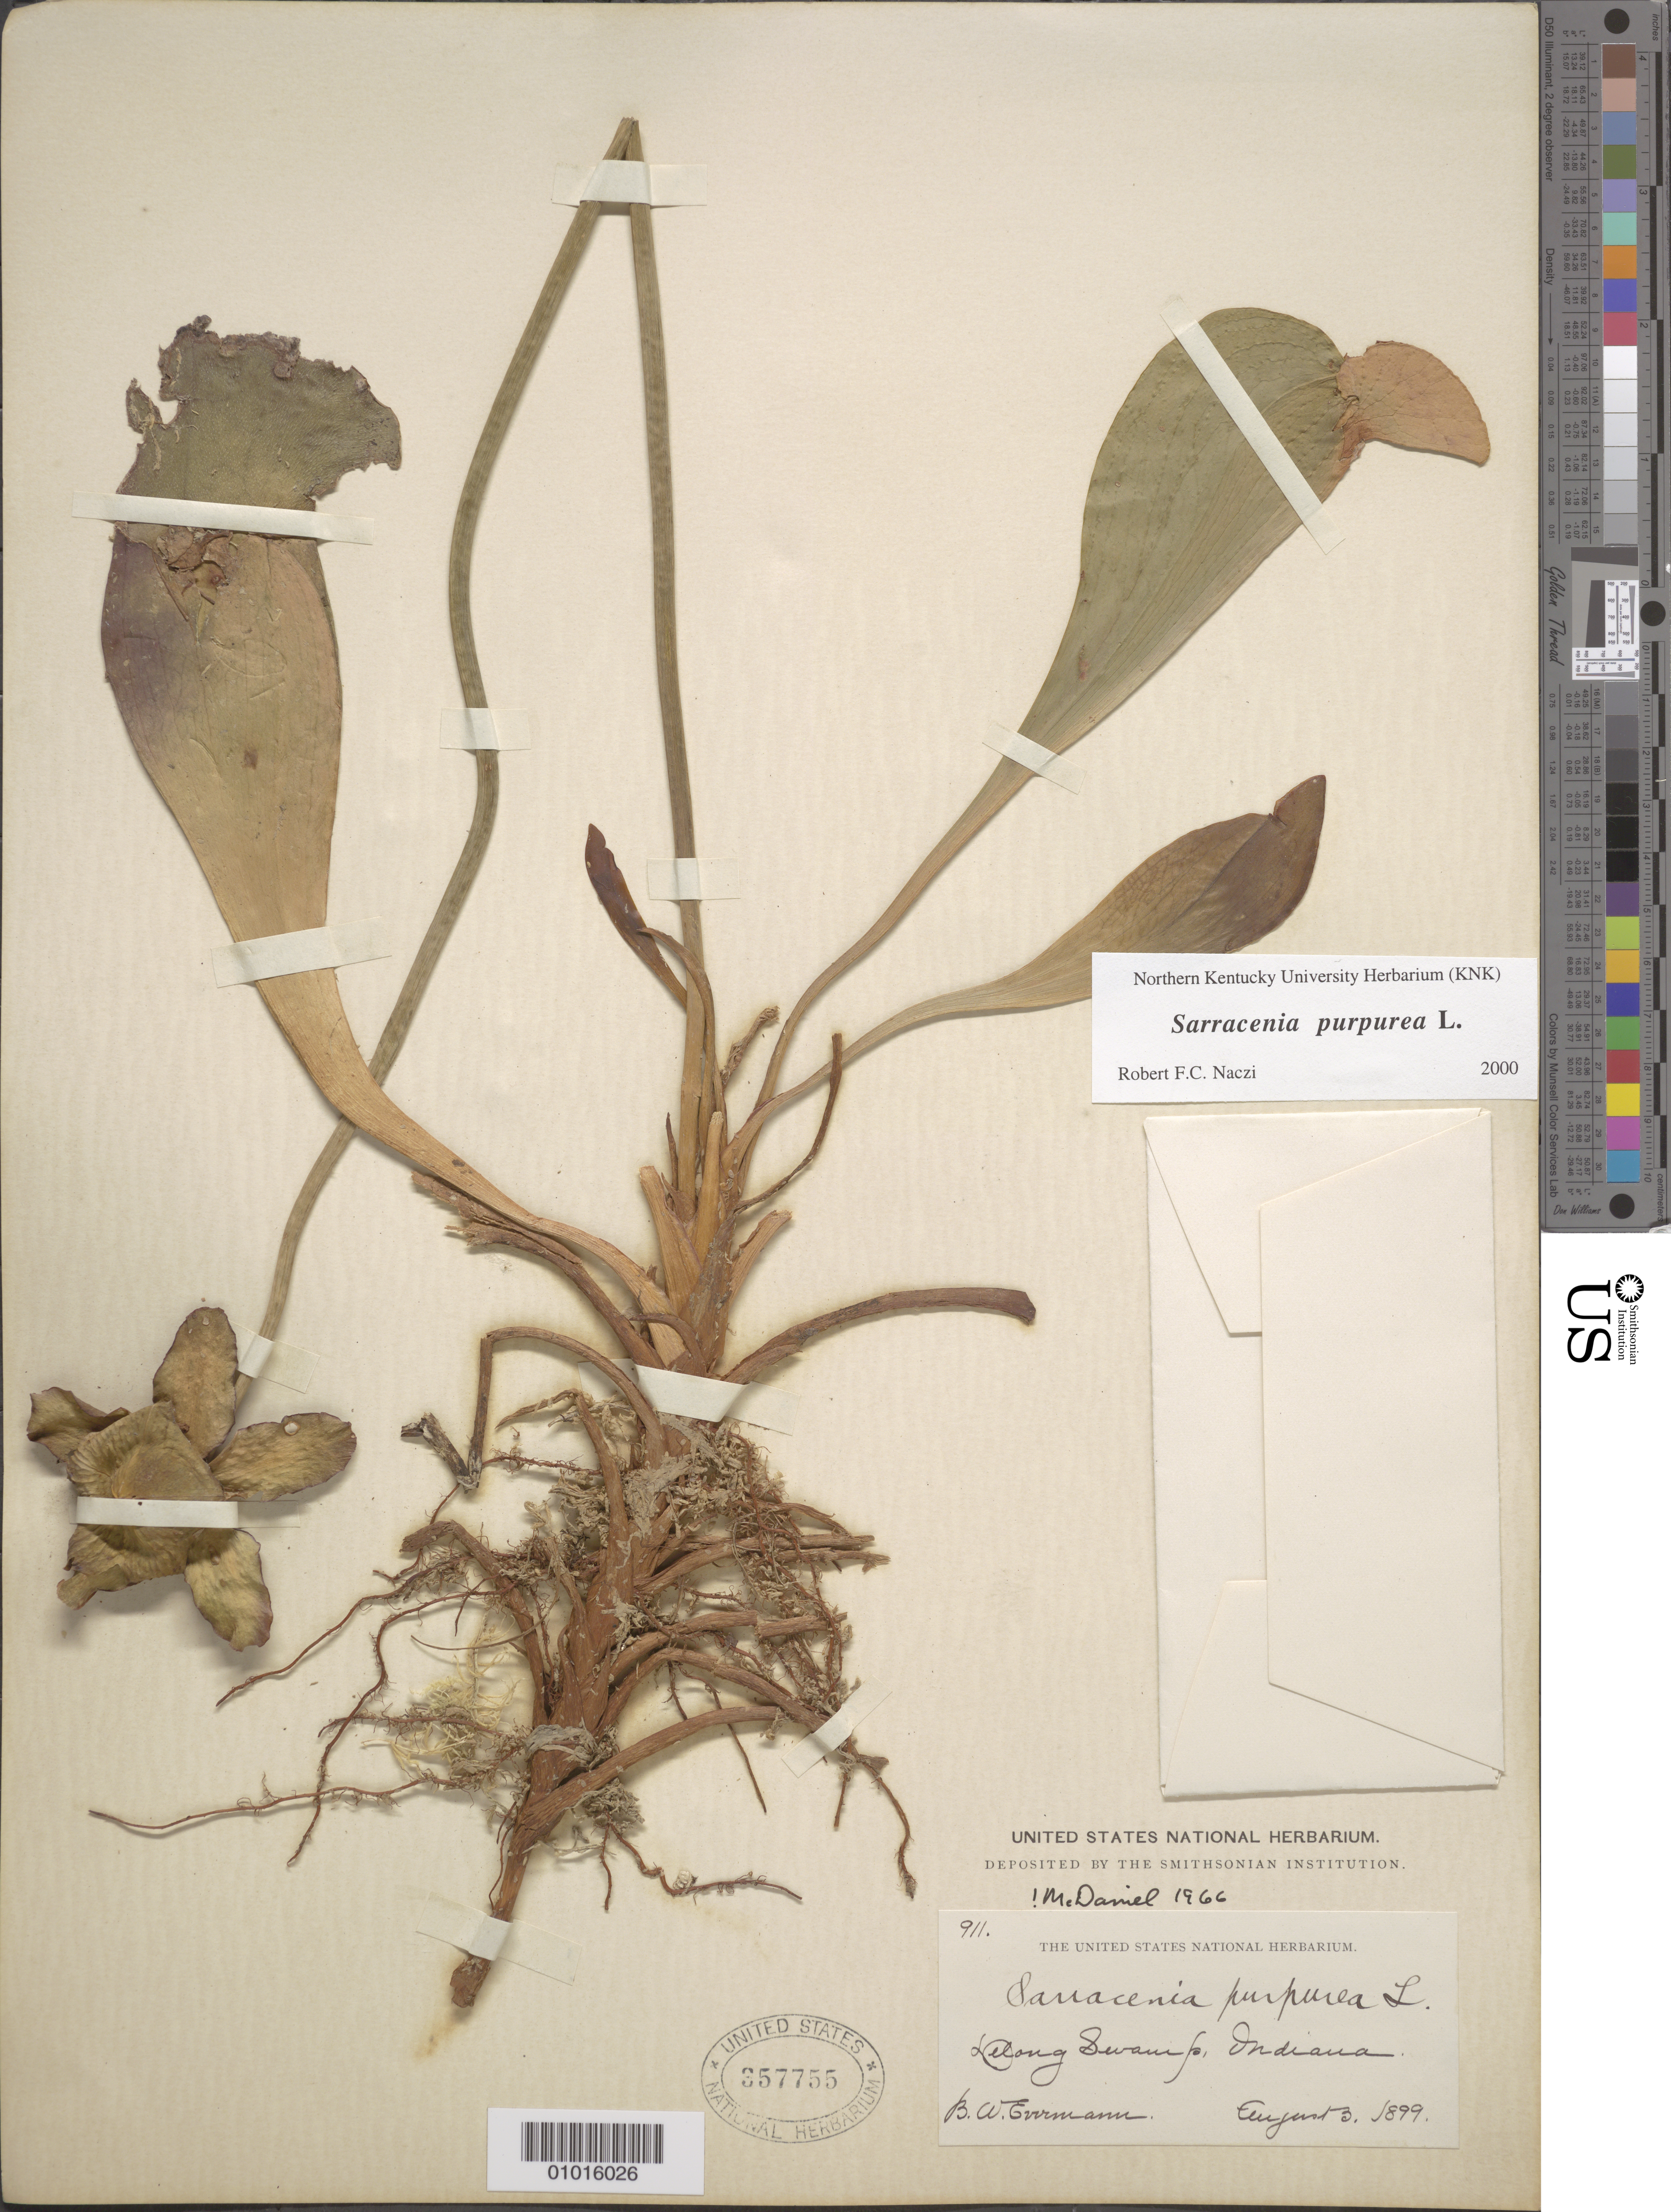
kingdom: Plantae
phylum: Tracheophyta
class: Magnoliopsida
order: Ericales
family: Sarraceniaceae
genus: Sarracenia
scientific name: Sarracenia purpurea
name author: L.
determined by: Naczi, R. F. C.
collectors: B. W. Evermann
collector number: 911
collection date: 1899-08-03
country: United States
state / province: Indiana